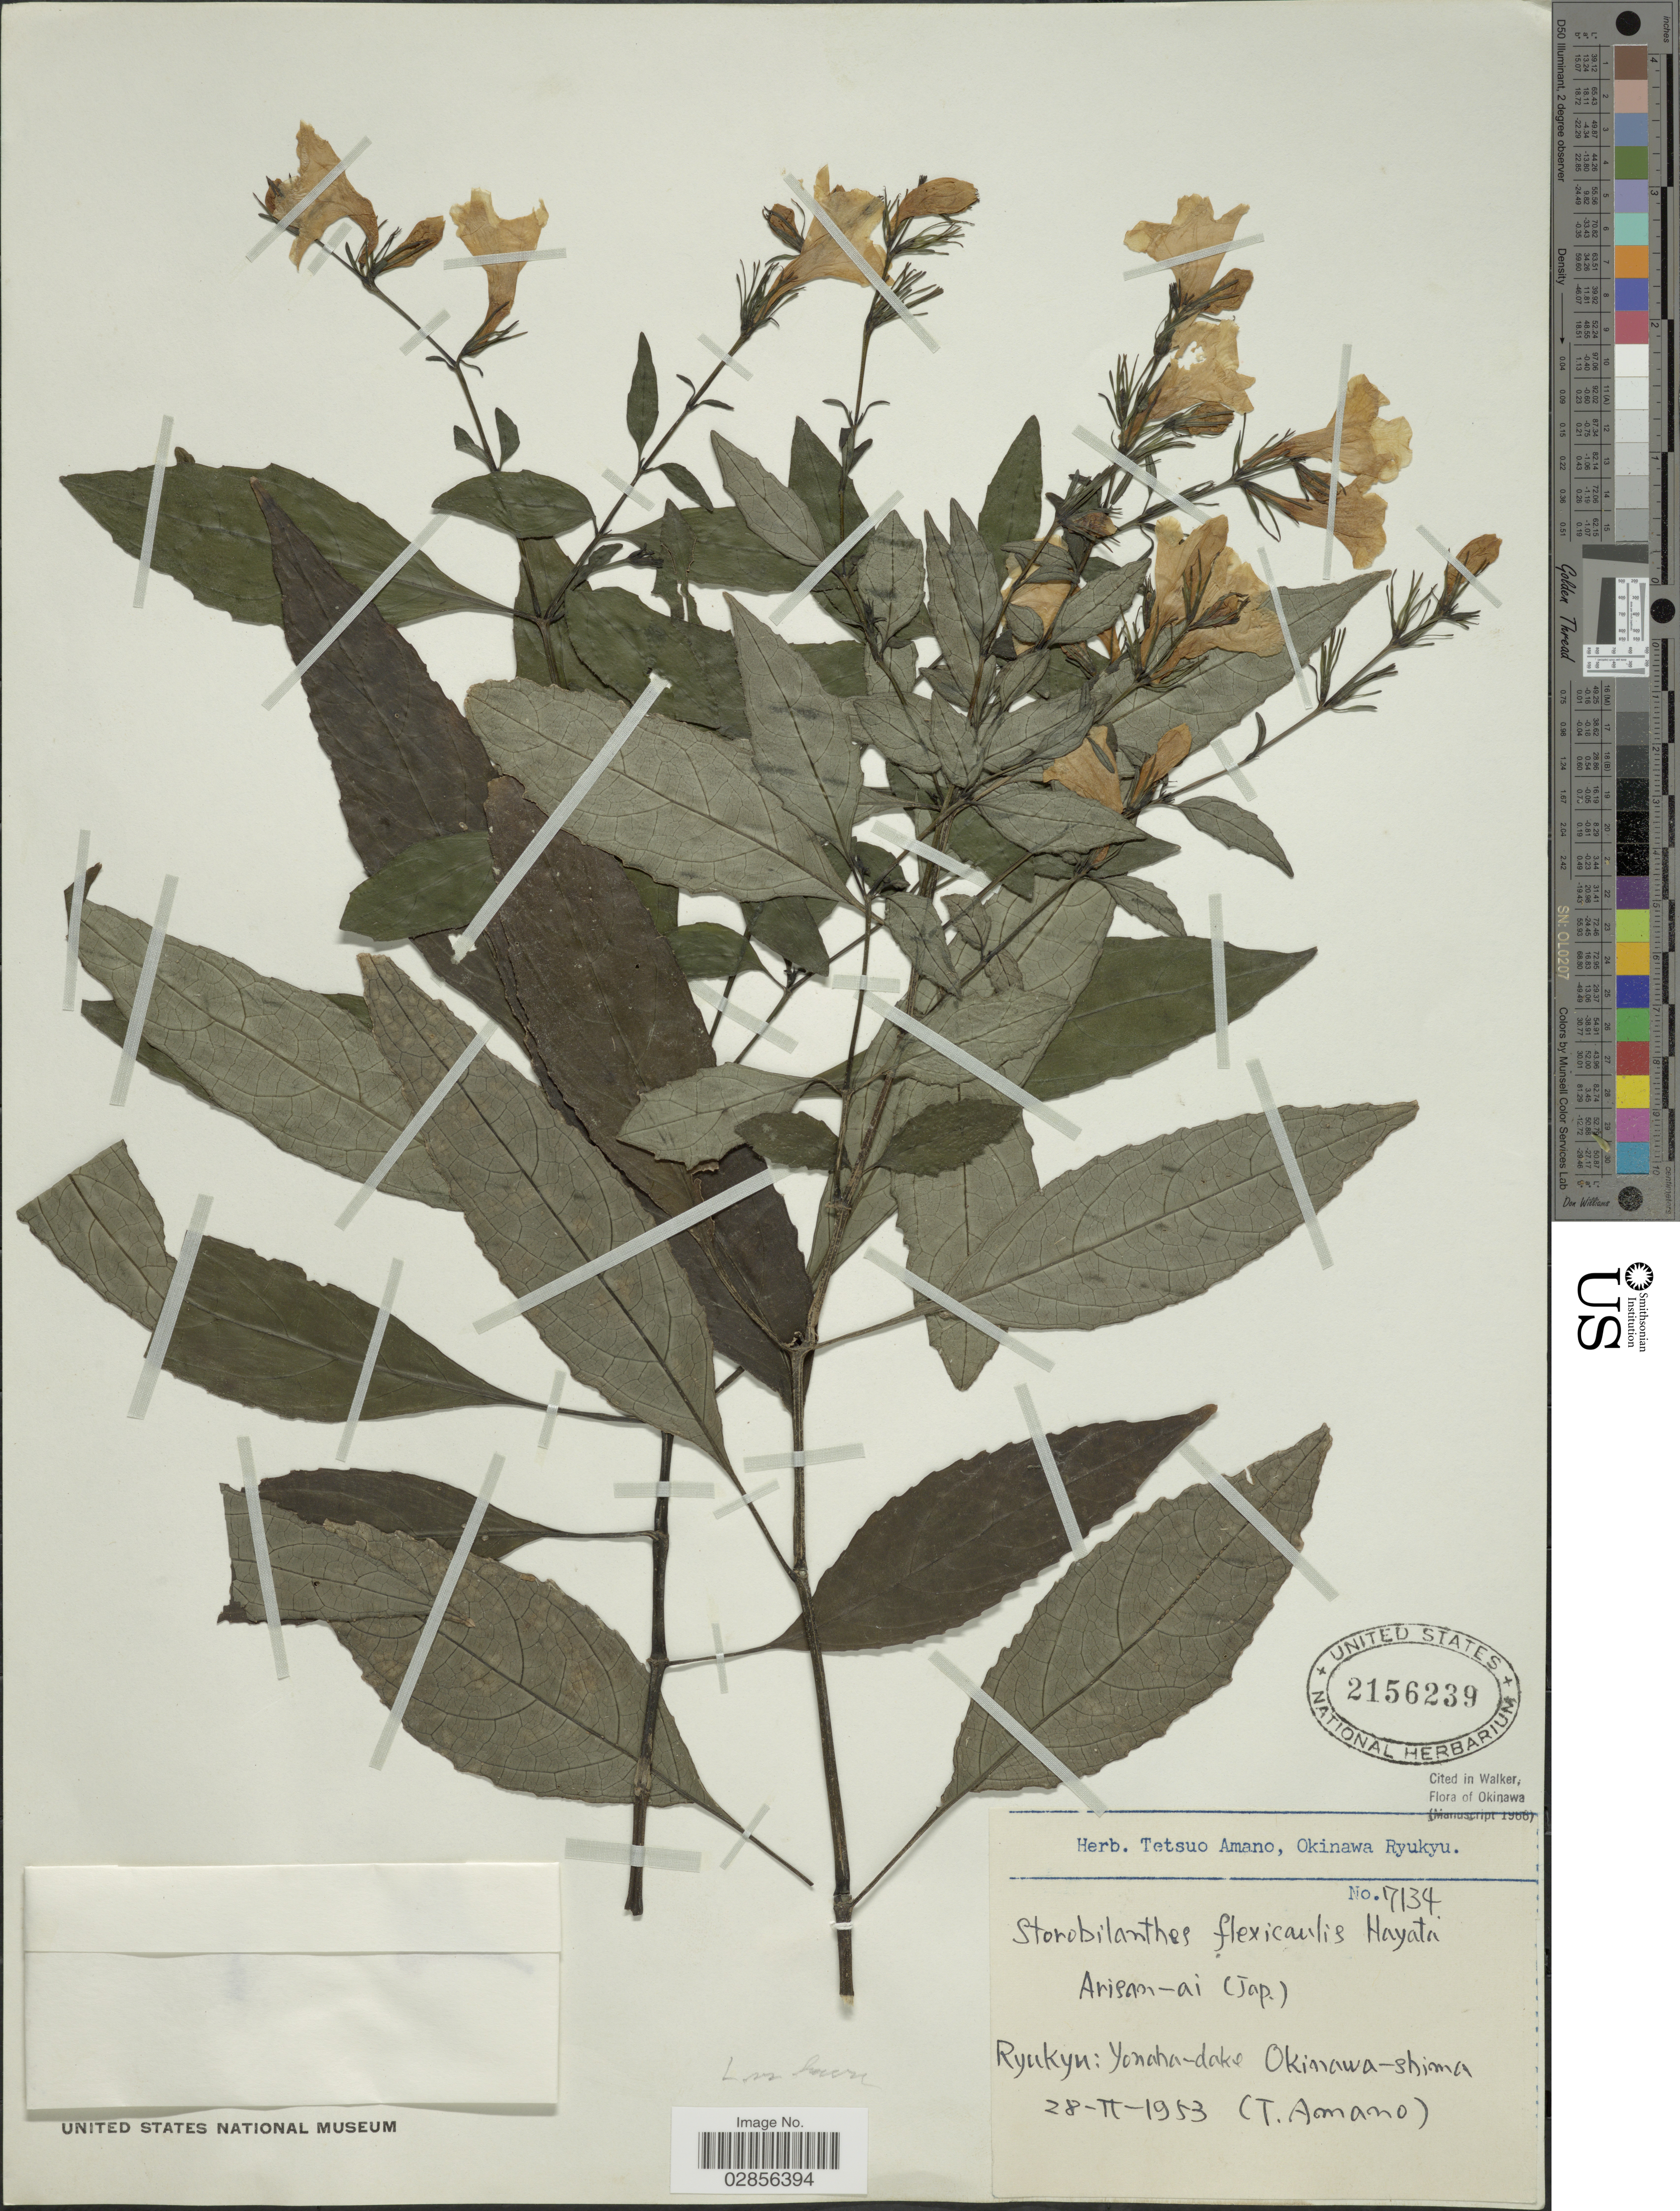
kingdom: Plantae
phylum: Tracheophyta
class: Magnoliopsida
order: Lamiales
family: Acanthaceae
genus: Strobilanthes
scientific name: Strobilanthes flexicaulis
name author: Hayata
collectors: T. Amano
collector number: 17134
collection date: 1953-02-28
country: Japan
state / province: Okinawa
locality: Rukyu: Yonaha-dake. Okinawa-shima.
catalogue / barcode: US 2156239